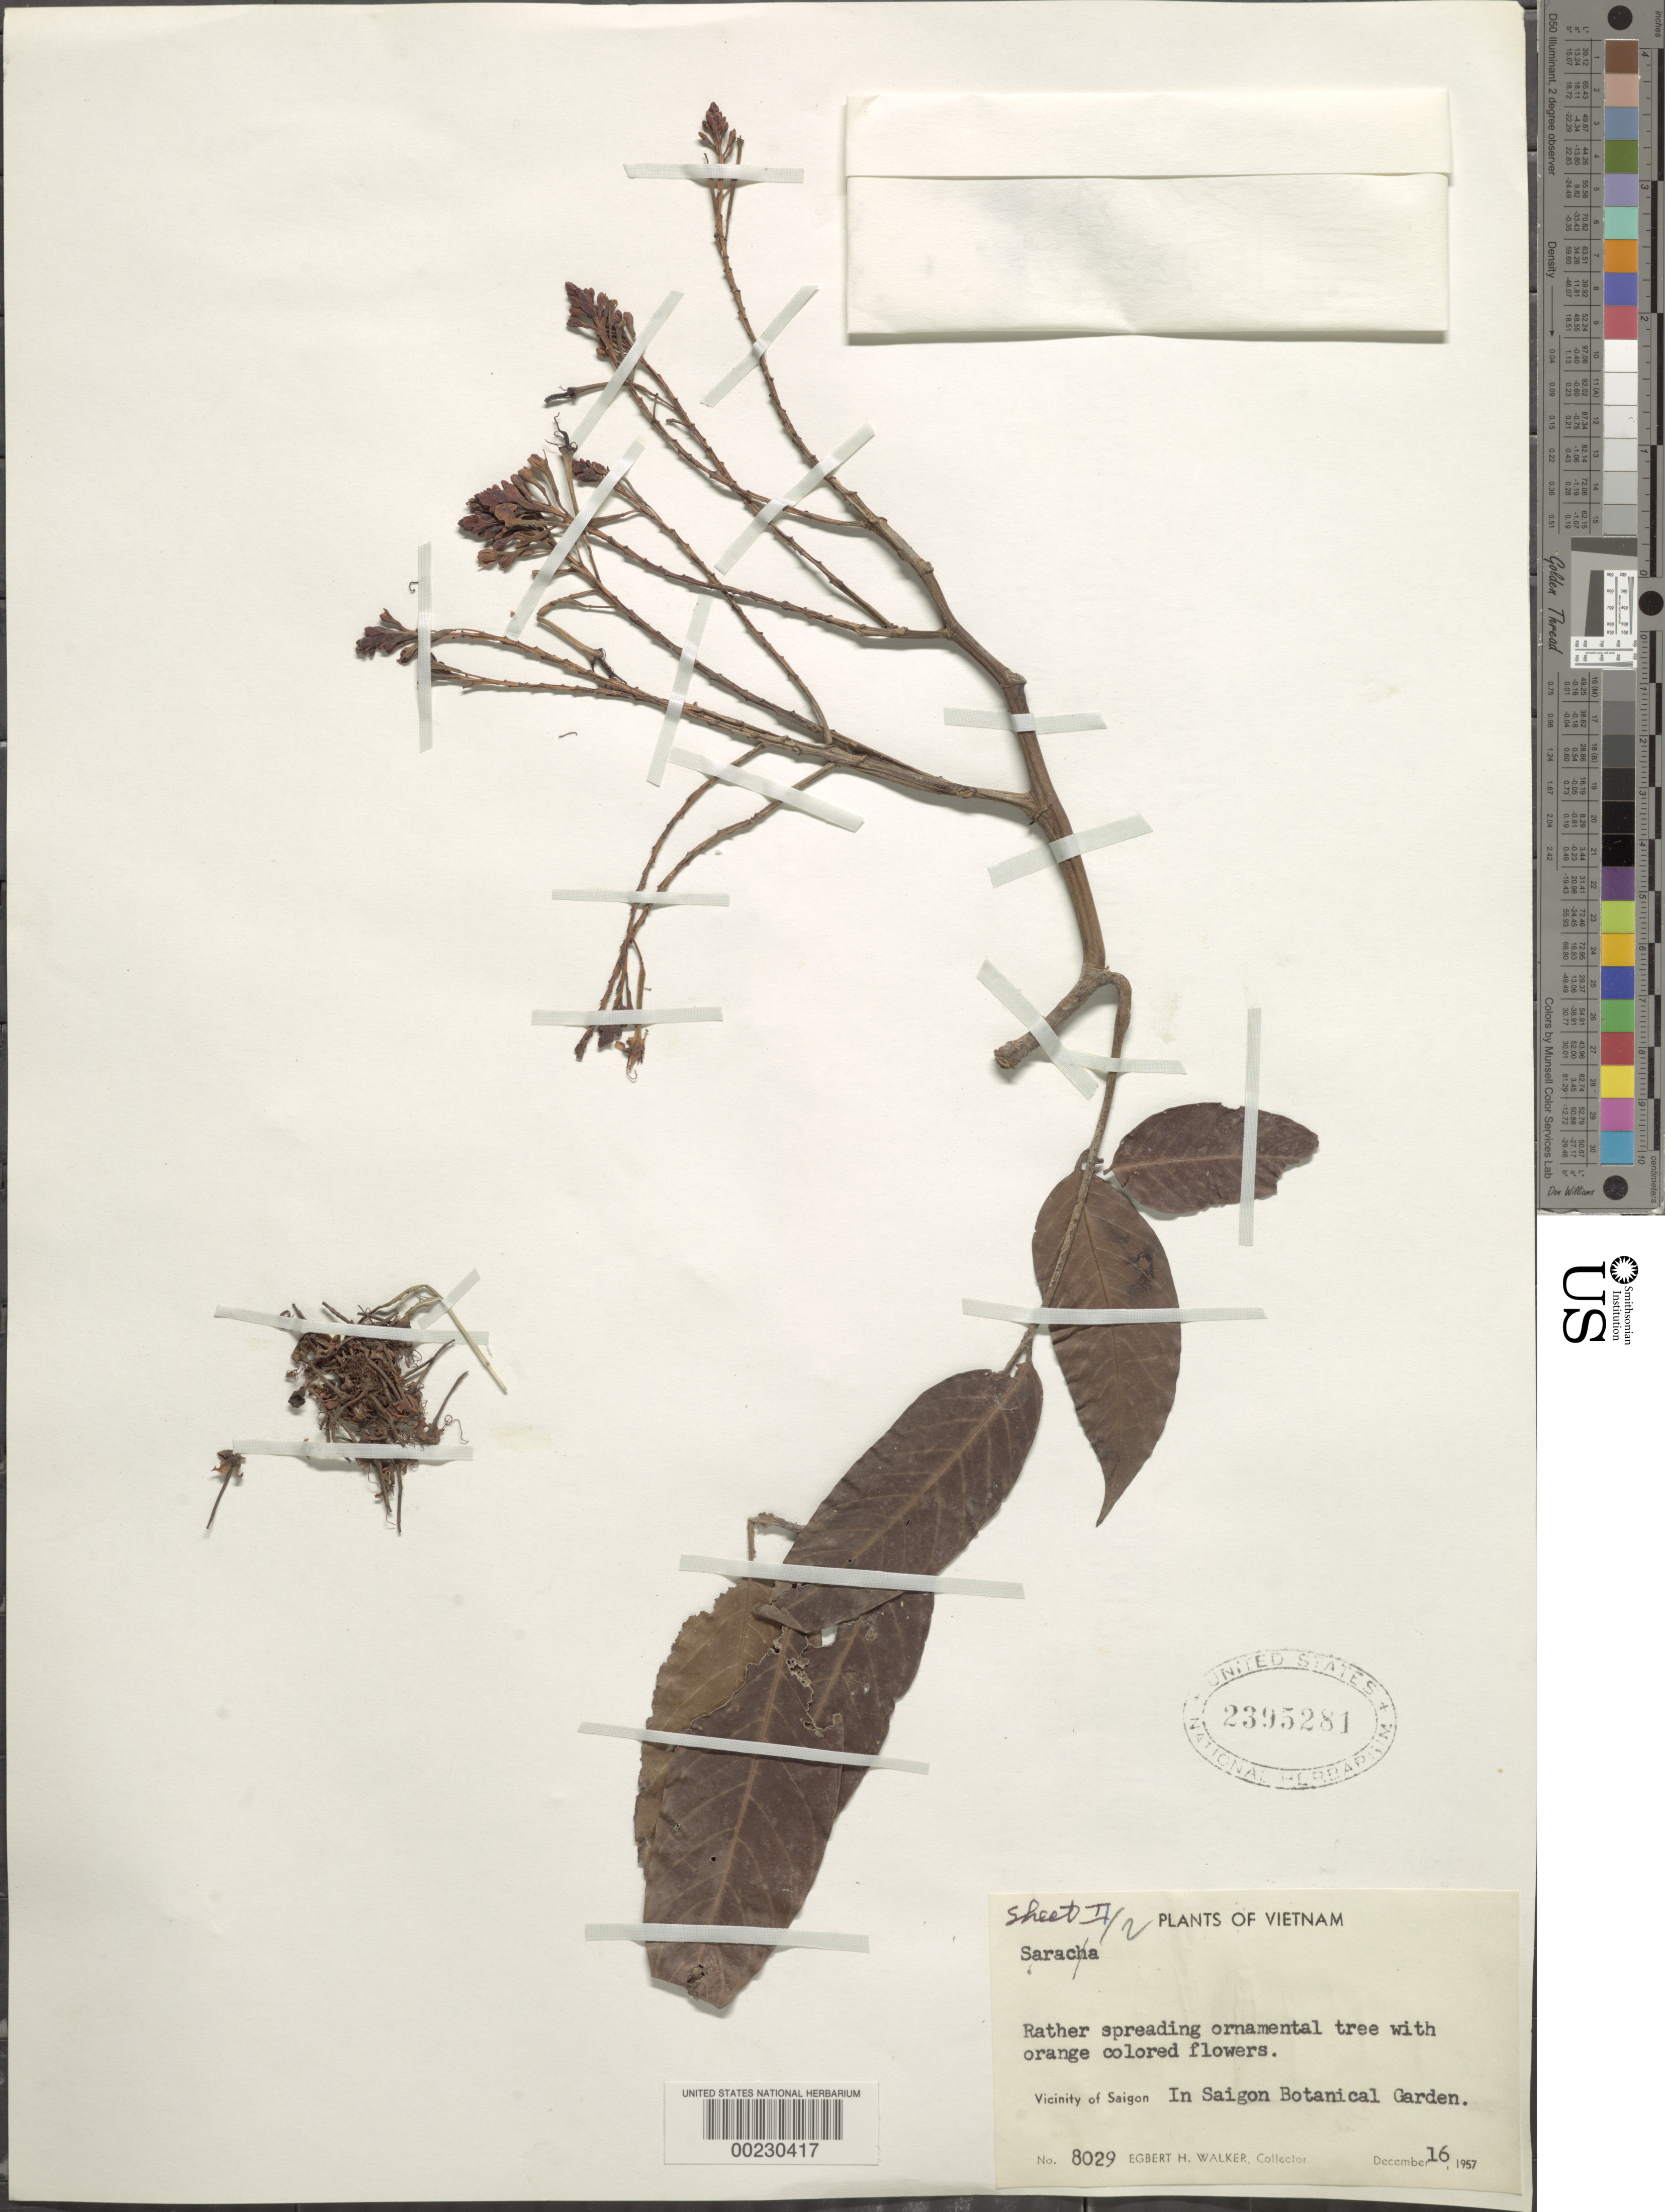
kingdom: Plantae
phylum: Tracheophyta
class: Magnoliopsida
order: Fabales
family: Fabaceae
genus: Saraca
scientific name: Saraca sp.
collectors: E. H. Walker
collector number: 8029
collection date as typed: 16 Dec 1957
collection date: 1957-12-16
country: Vietnam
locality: In saigon botanical garden; vicinity of saigon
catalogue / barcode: US 2395281